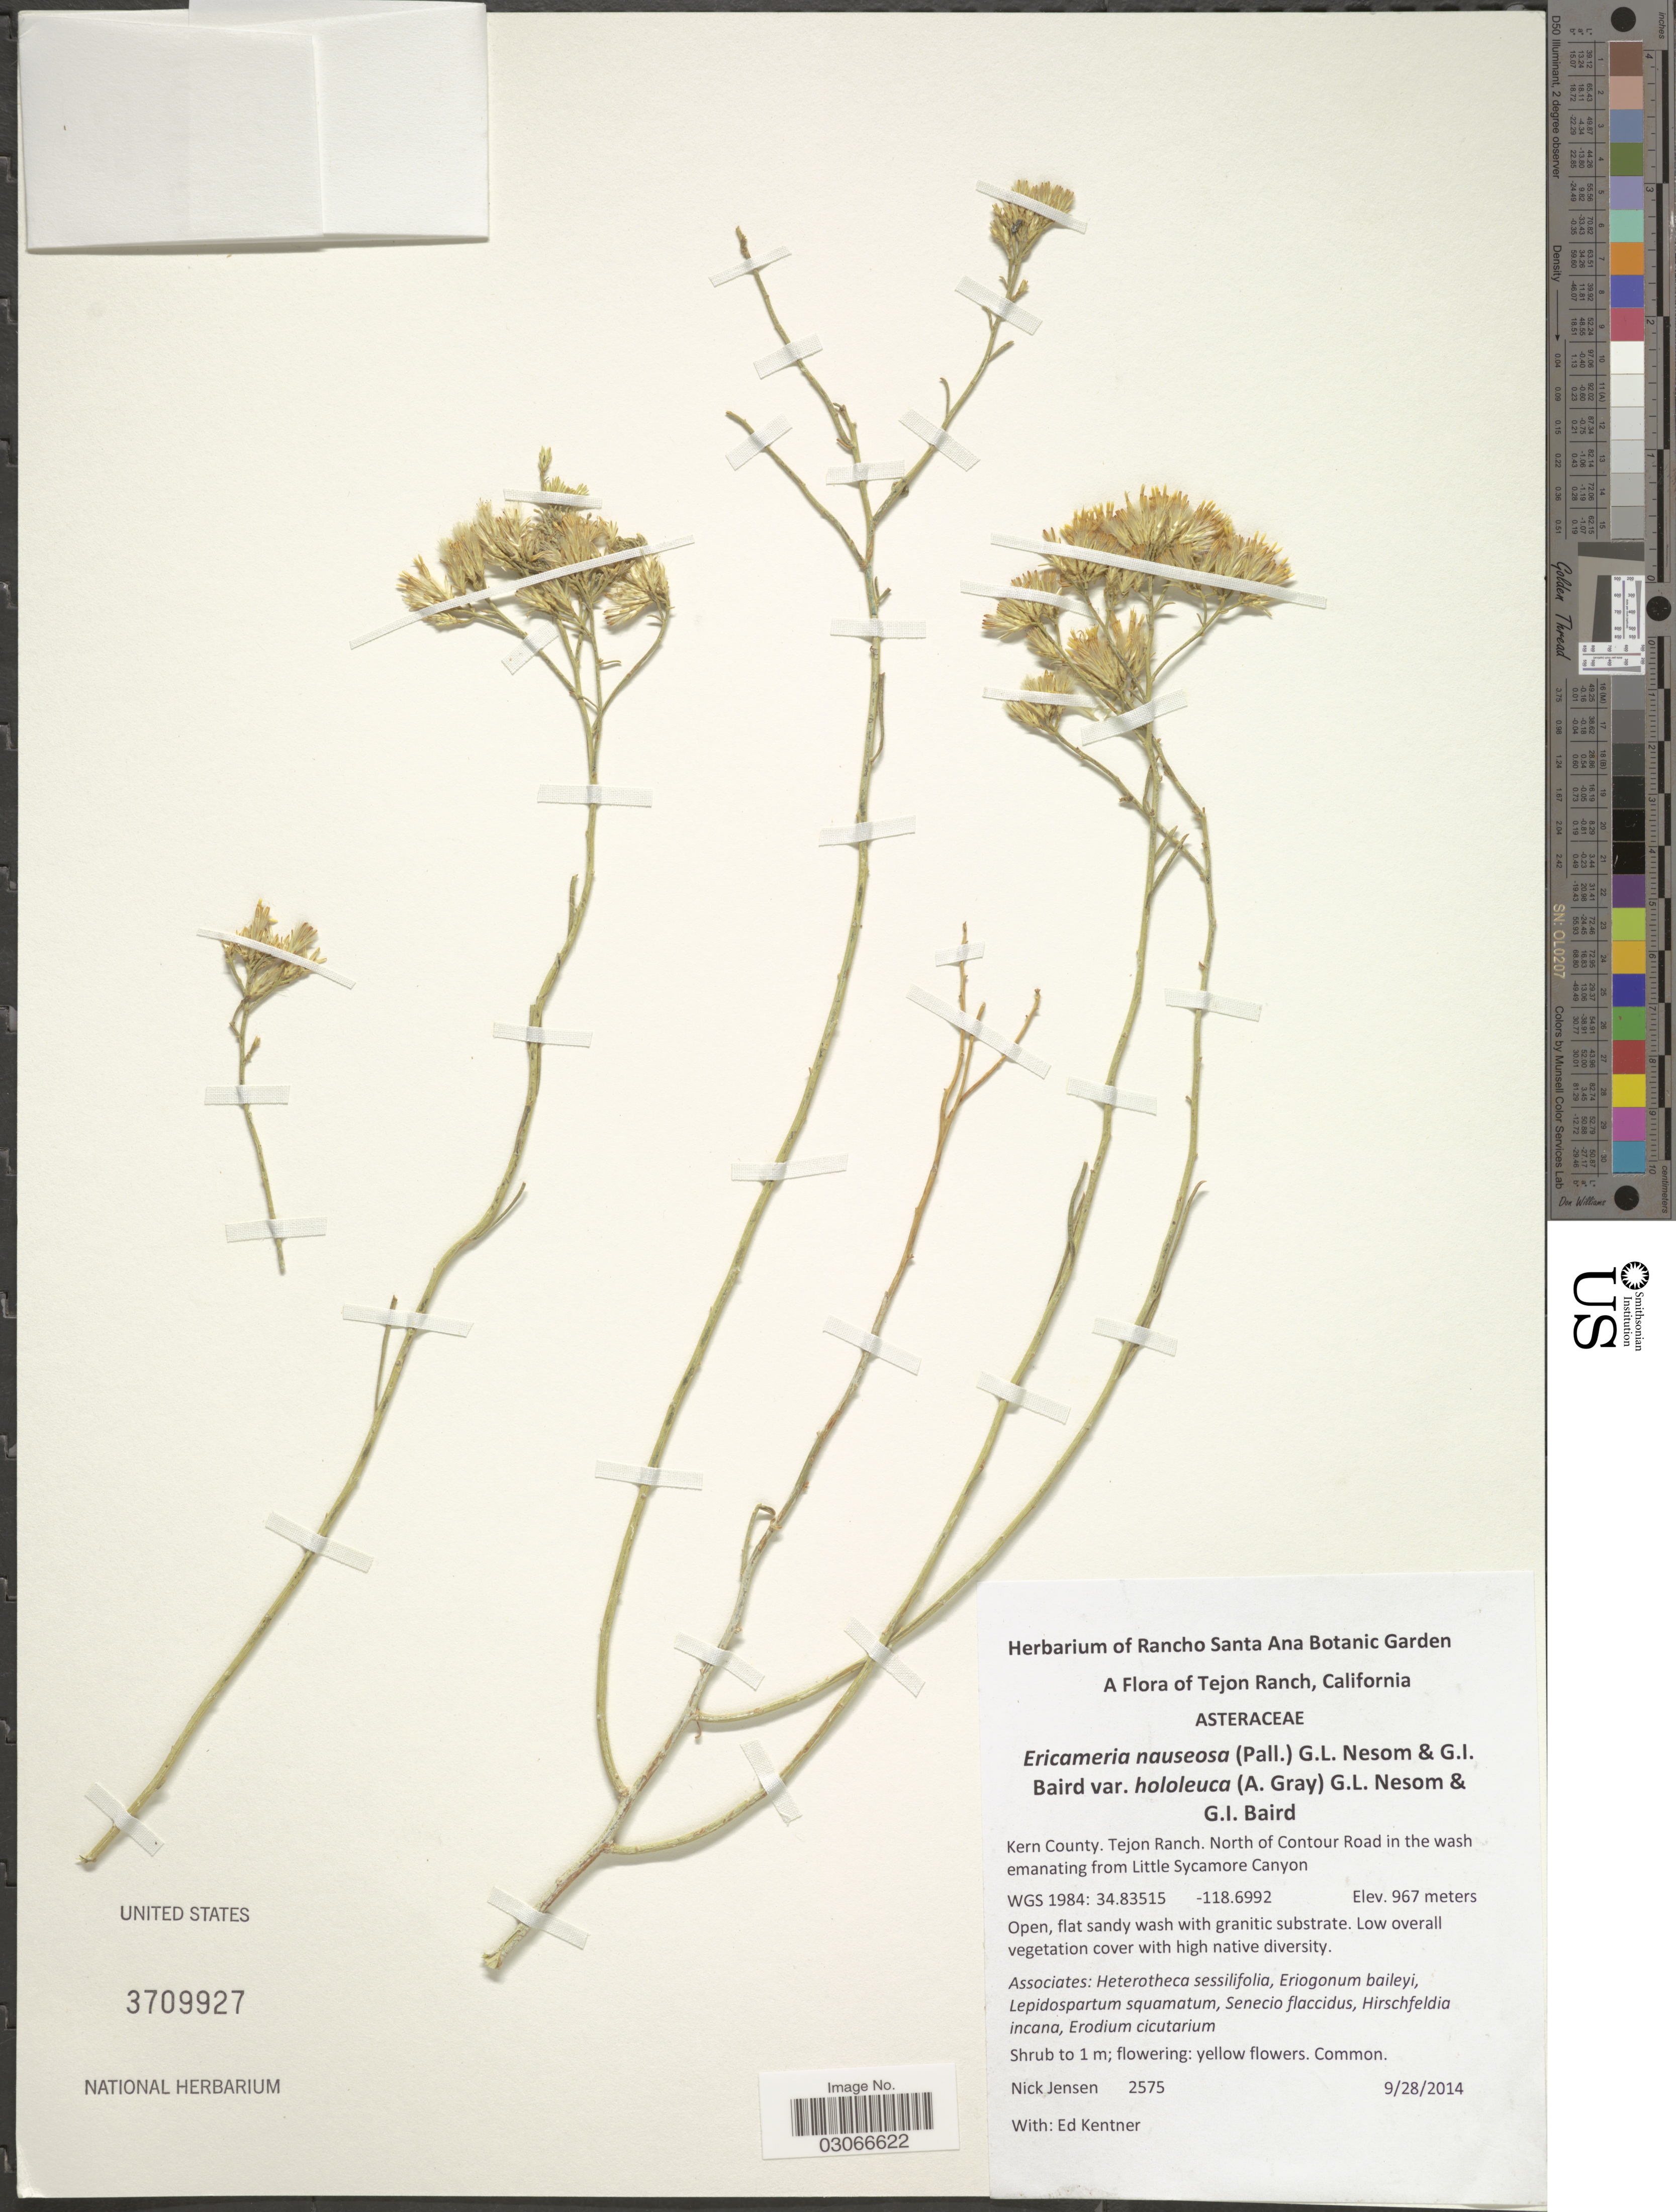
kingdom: Plantae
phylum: Tracheophyta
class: Magnoliopsida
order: Asterales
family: Asteraceae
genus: Ericameria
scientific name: Ericameria nauseosa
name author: (Pall. ex Pursh) G.L. Nesom & G.I. Baird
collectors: N. Jensen & E. Kentner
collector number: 2575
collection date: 2014-09-28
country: United States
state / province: California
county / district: Kern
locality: Tejon Ranch. Kern County. North of Contour Road in the wash emanating from Little Sycamore Canyon.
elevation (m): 967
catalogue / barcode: US 3709927